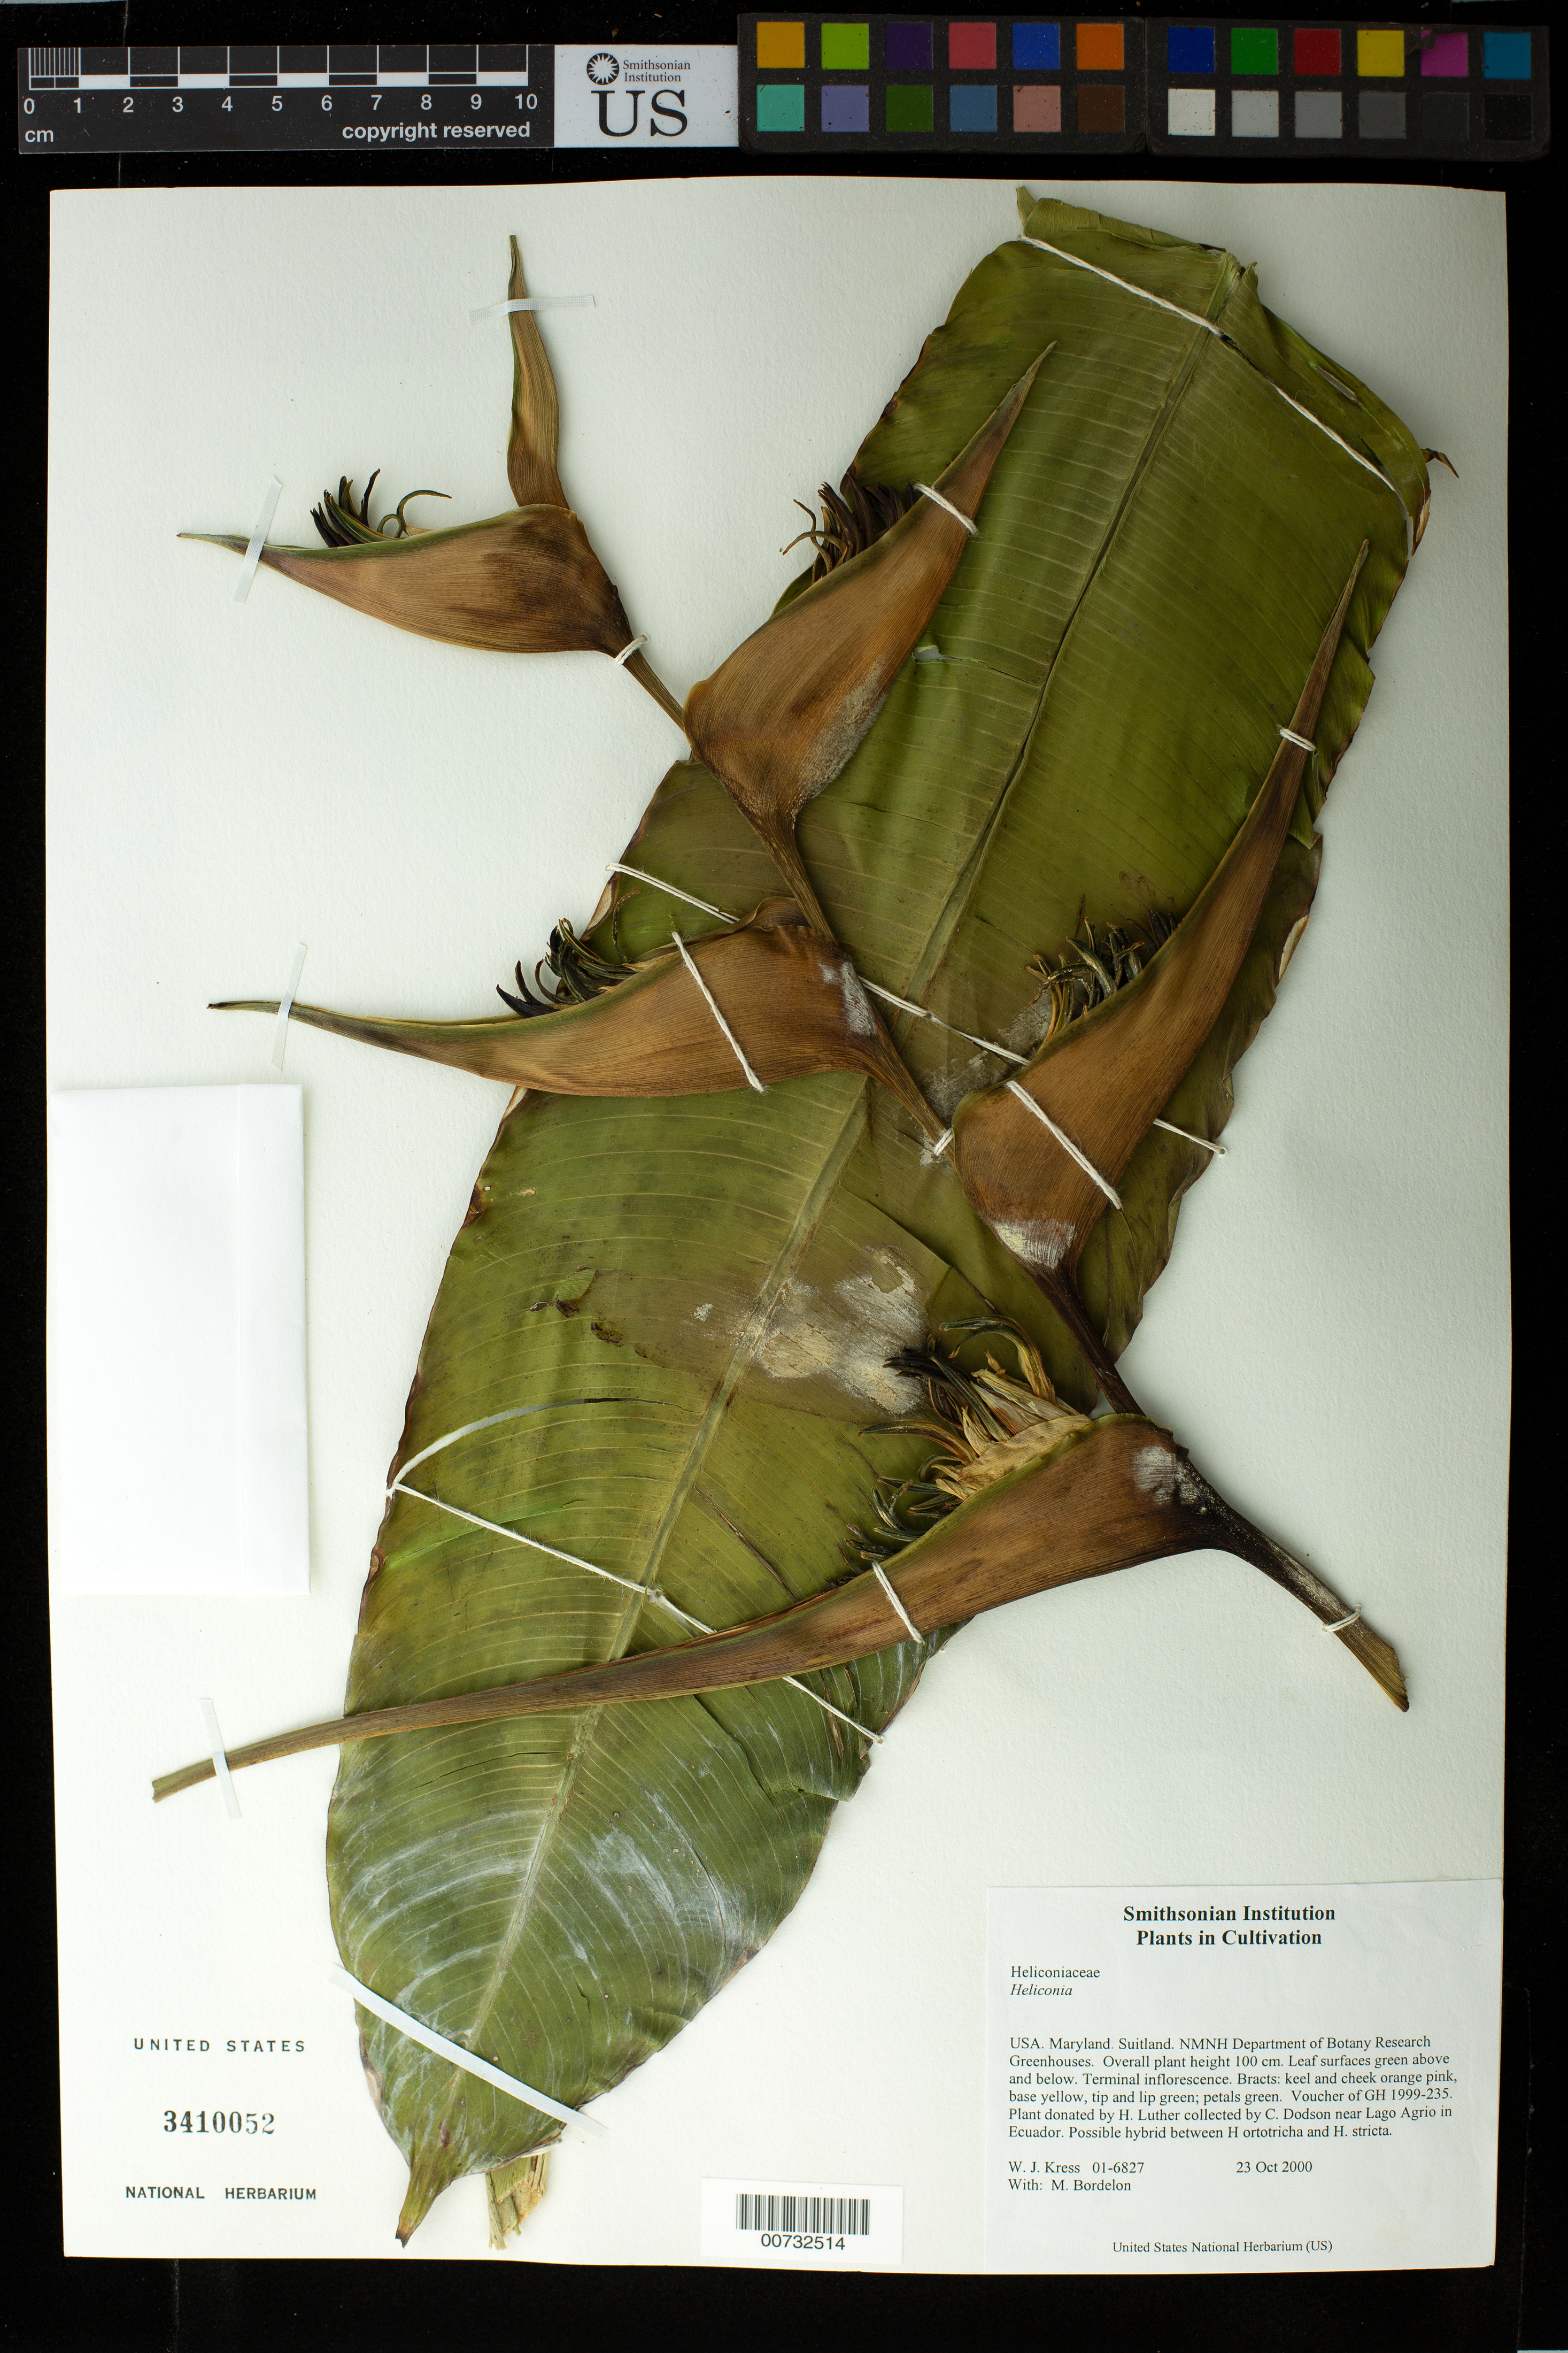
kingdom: Plantae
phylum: Tracheophyta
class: Liliopsida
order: Zingiberales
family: Heliconiaceae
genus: Heliconia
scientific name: Heliconia sp.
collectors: W. J. Kress & M. Bordelon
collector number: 01-6827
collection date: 2000-10-23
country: United States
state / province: Maryland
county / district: Prince George's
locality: NMNH Botany Research Greenhouses. Suitland (USBRG)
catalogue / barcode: US 3410052